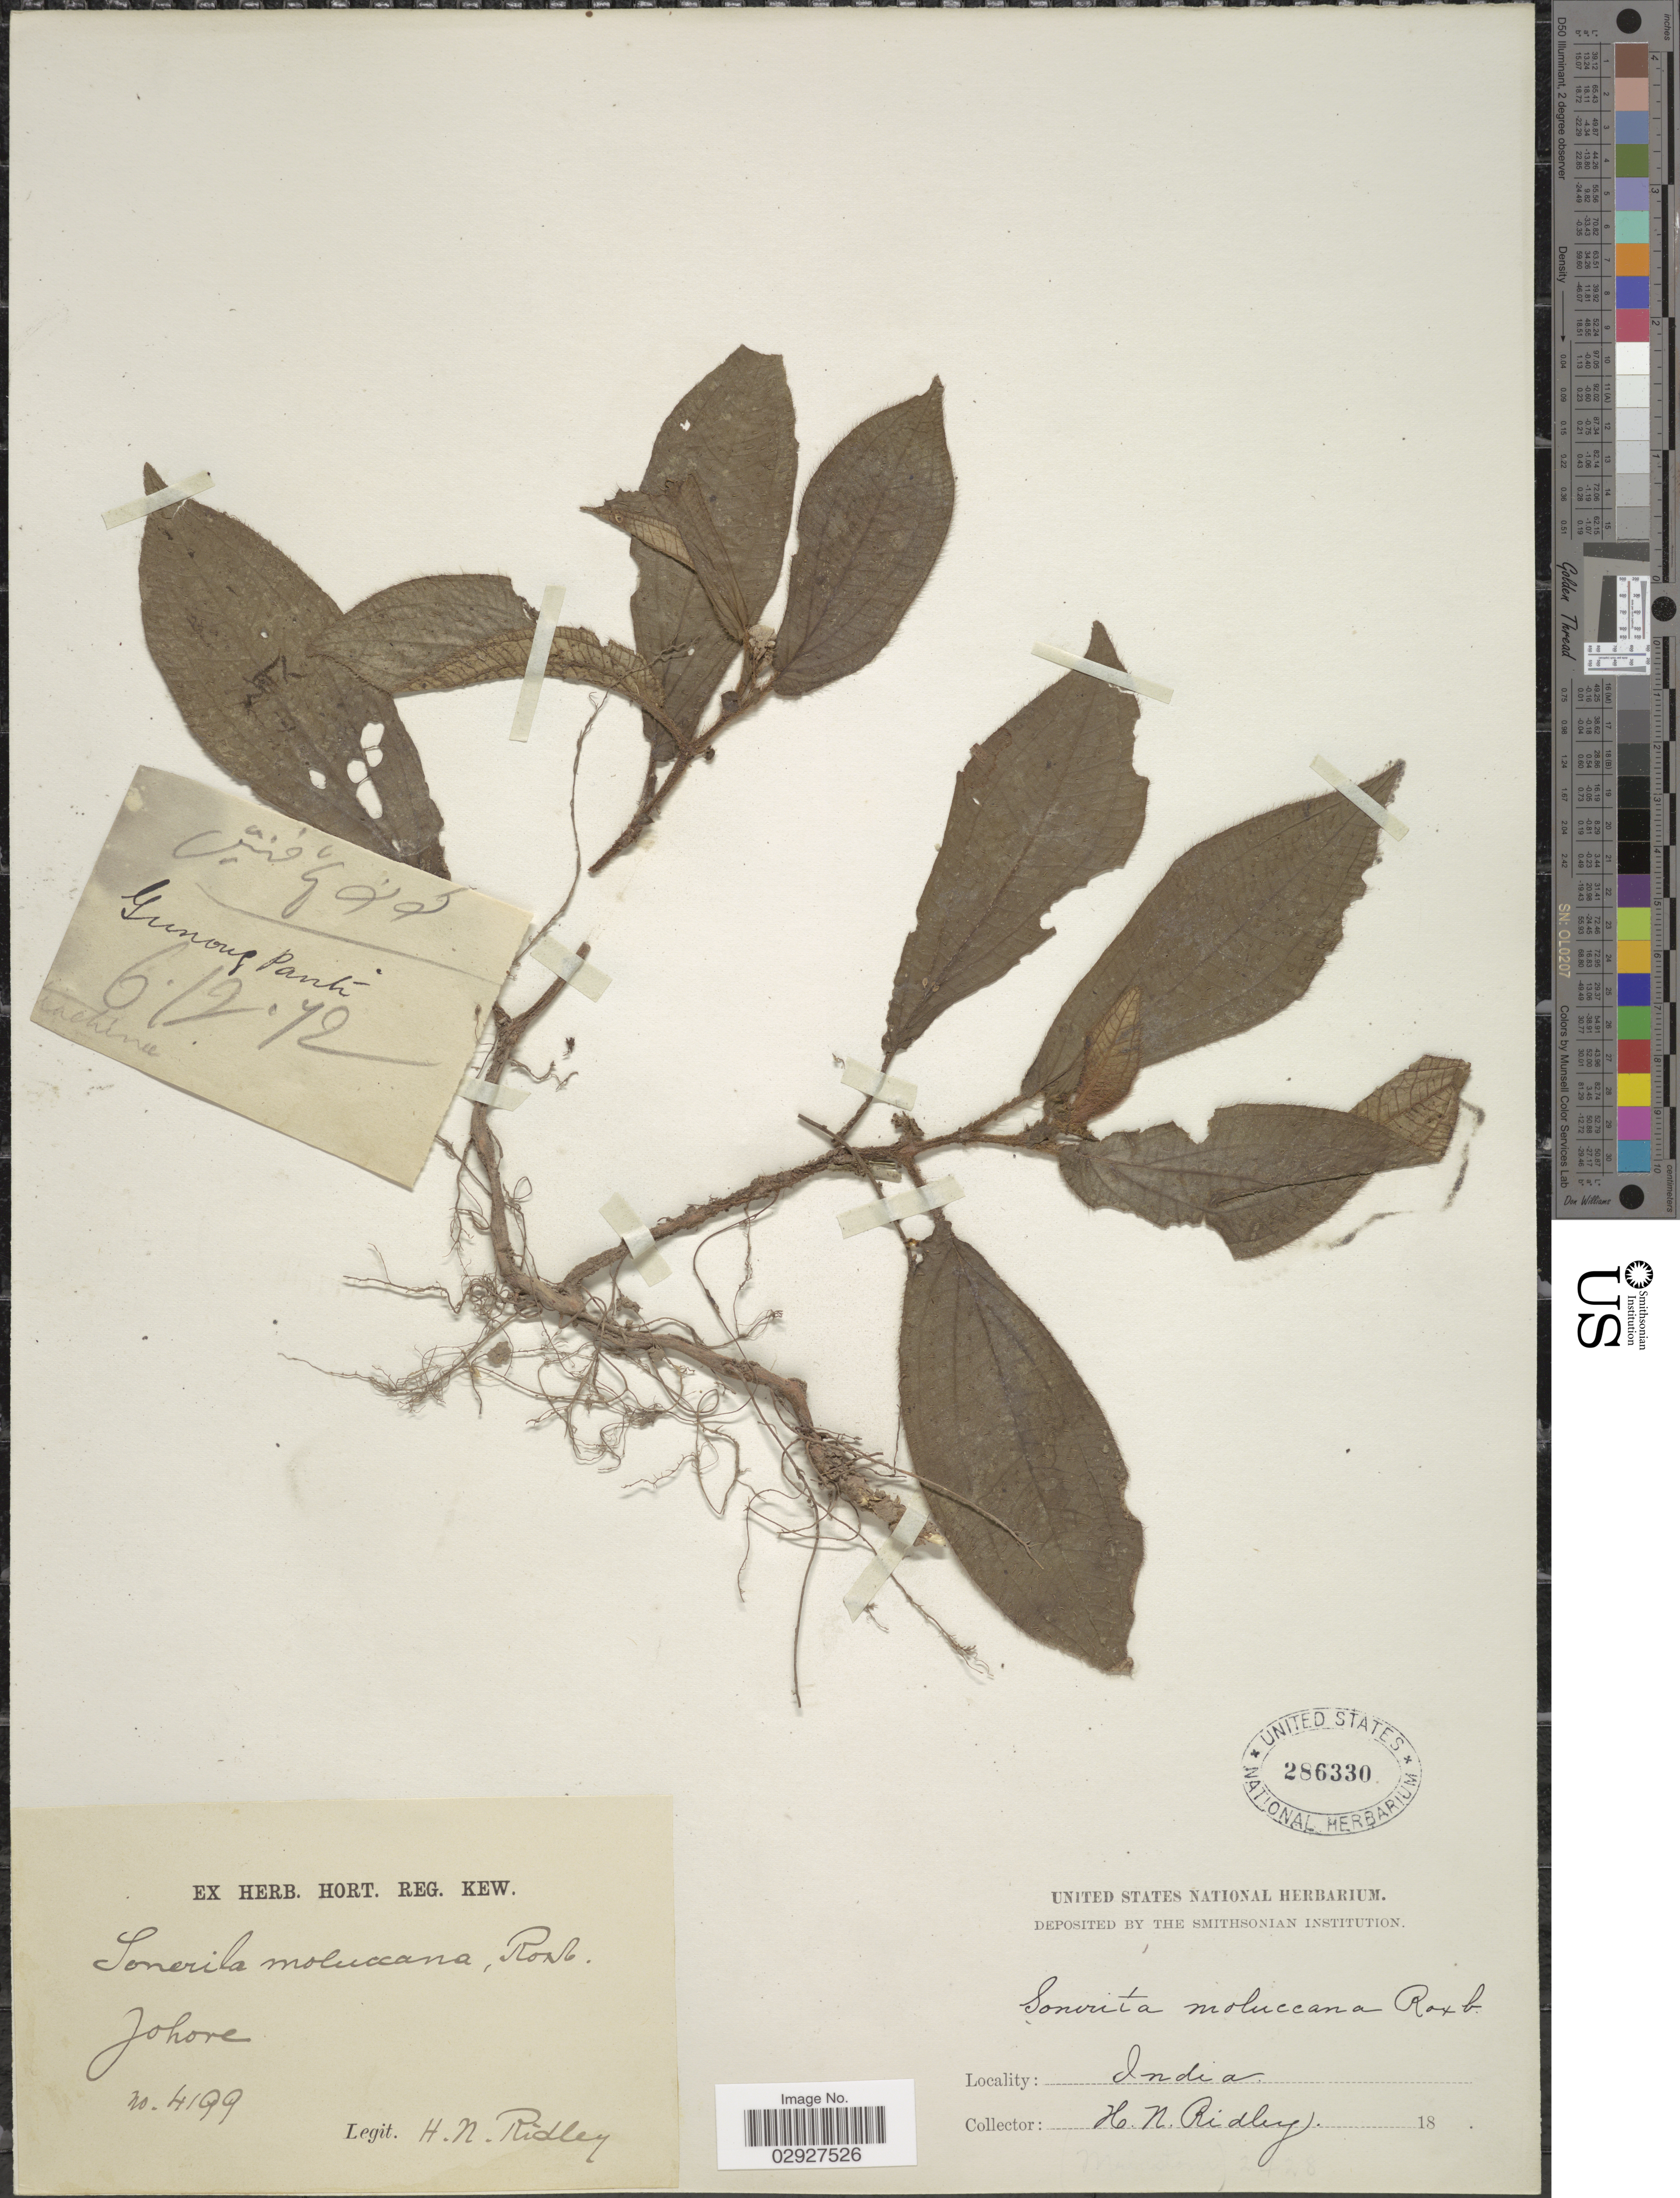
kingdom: Plantae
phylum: Tracheophyta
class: Magnoliopsida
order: Myrtales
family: Melastomataceae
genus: Sonerila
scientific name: Sonerila moluccana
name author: Roxb.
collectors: H. N. Ridley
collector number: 4199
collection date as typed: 18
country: India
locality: Johore.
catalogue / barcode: US 286330